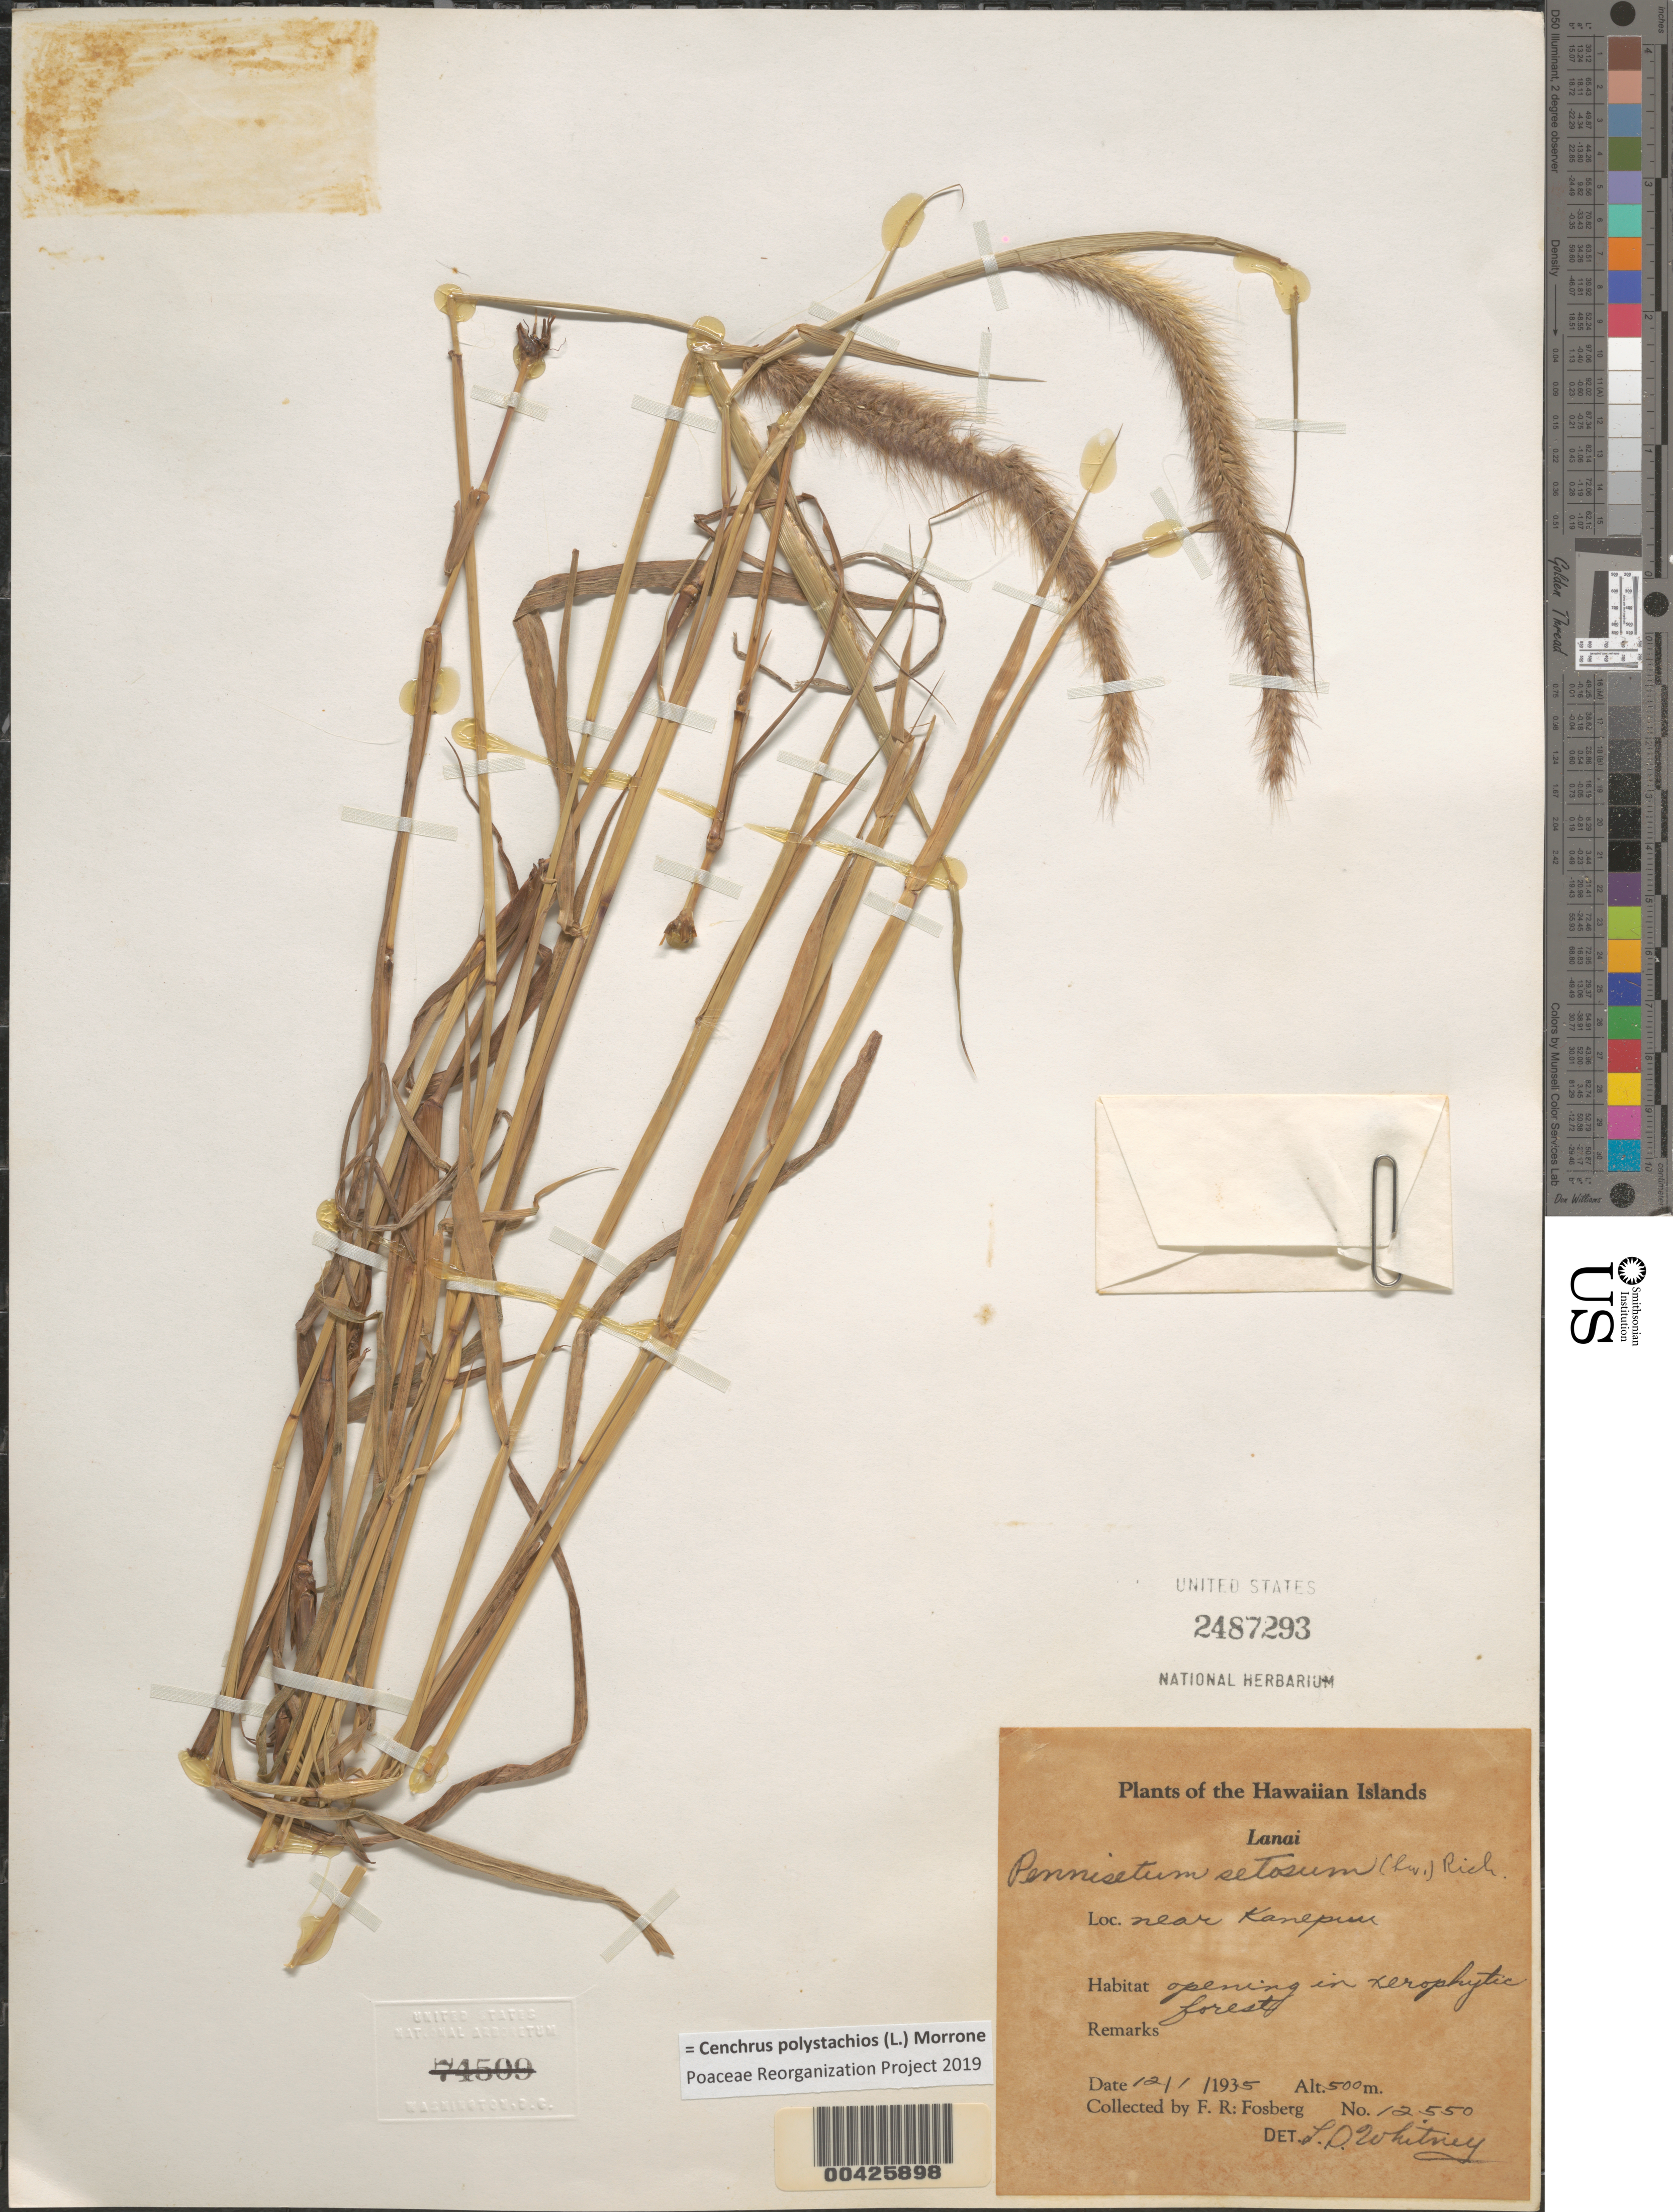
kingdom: Plantae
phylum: Tracheophyta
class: Liliopsida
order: Poales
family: Poaceae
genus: Cenchrus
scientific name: Cenchrus polystachios subsp. setosus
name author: (Sw.) P.M. Peterson & Y. Herrera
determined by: Wagner, W. L., (BOT), Smithsonian Institution - National Museum of Natural History (UNITED STATES)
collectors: F. R. Fosberg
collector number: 12550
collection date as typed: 1 Dec 1935 or 12 Jan 1935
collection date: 1935-01-12 or 1935-12-01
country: United States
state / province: Hawaii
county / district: Maui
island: Lana'i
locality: Near Kanepuu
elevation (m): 500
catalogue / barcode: US 2487293